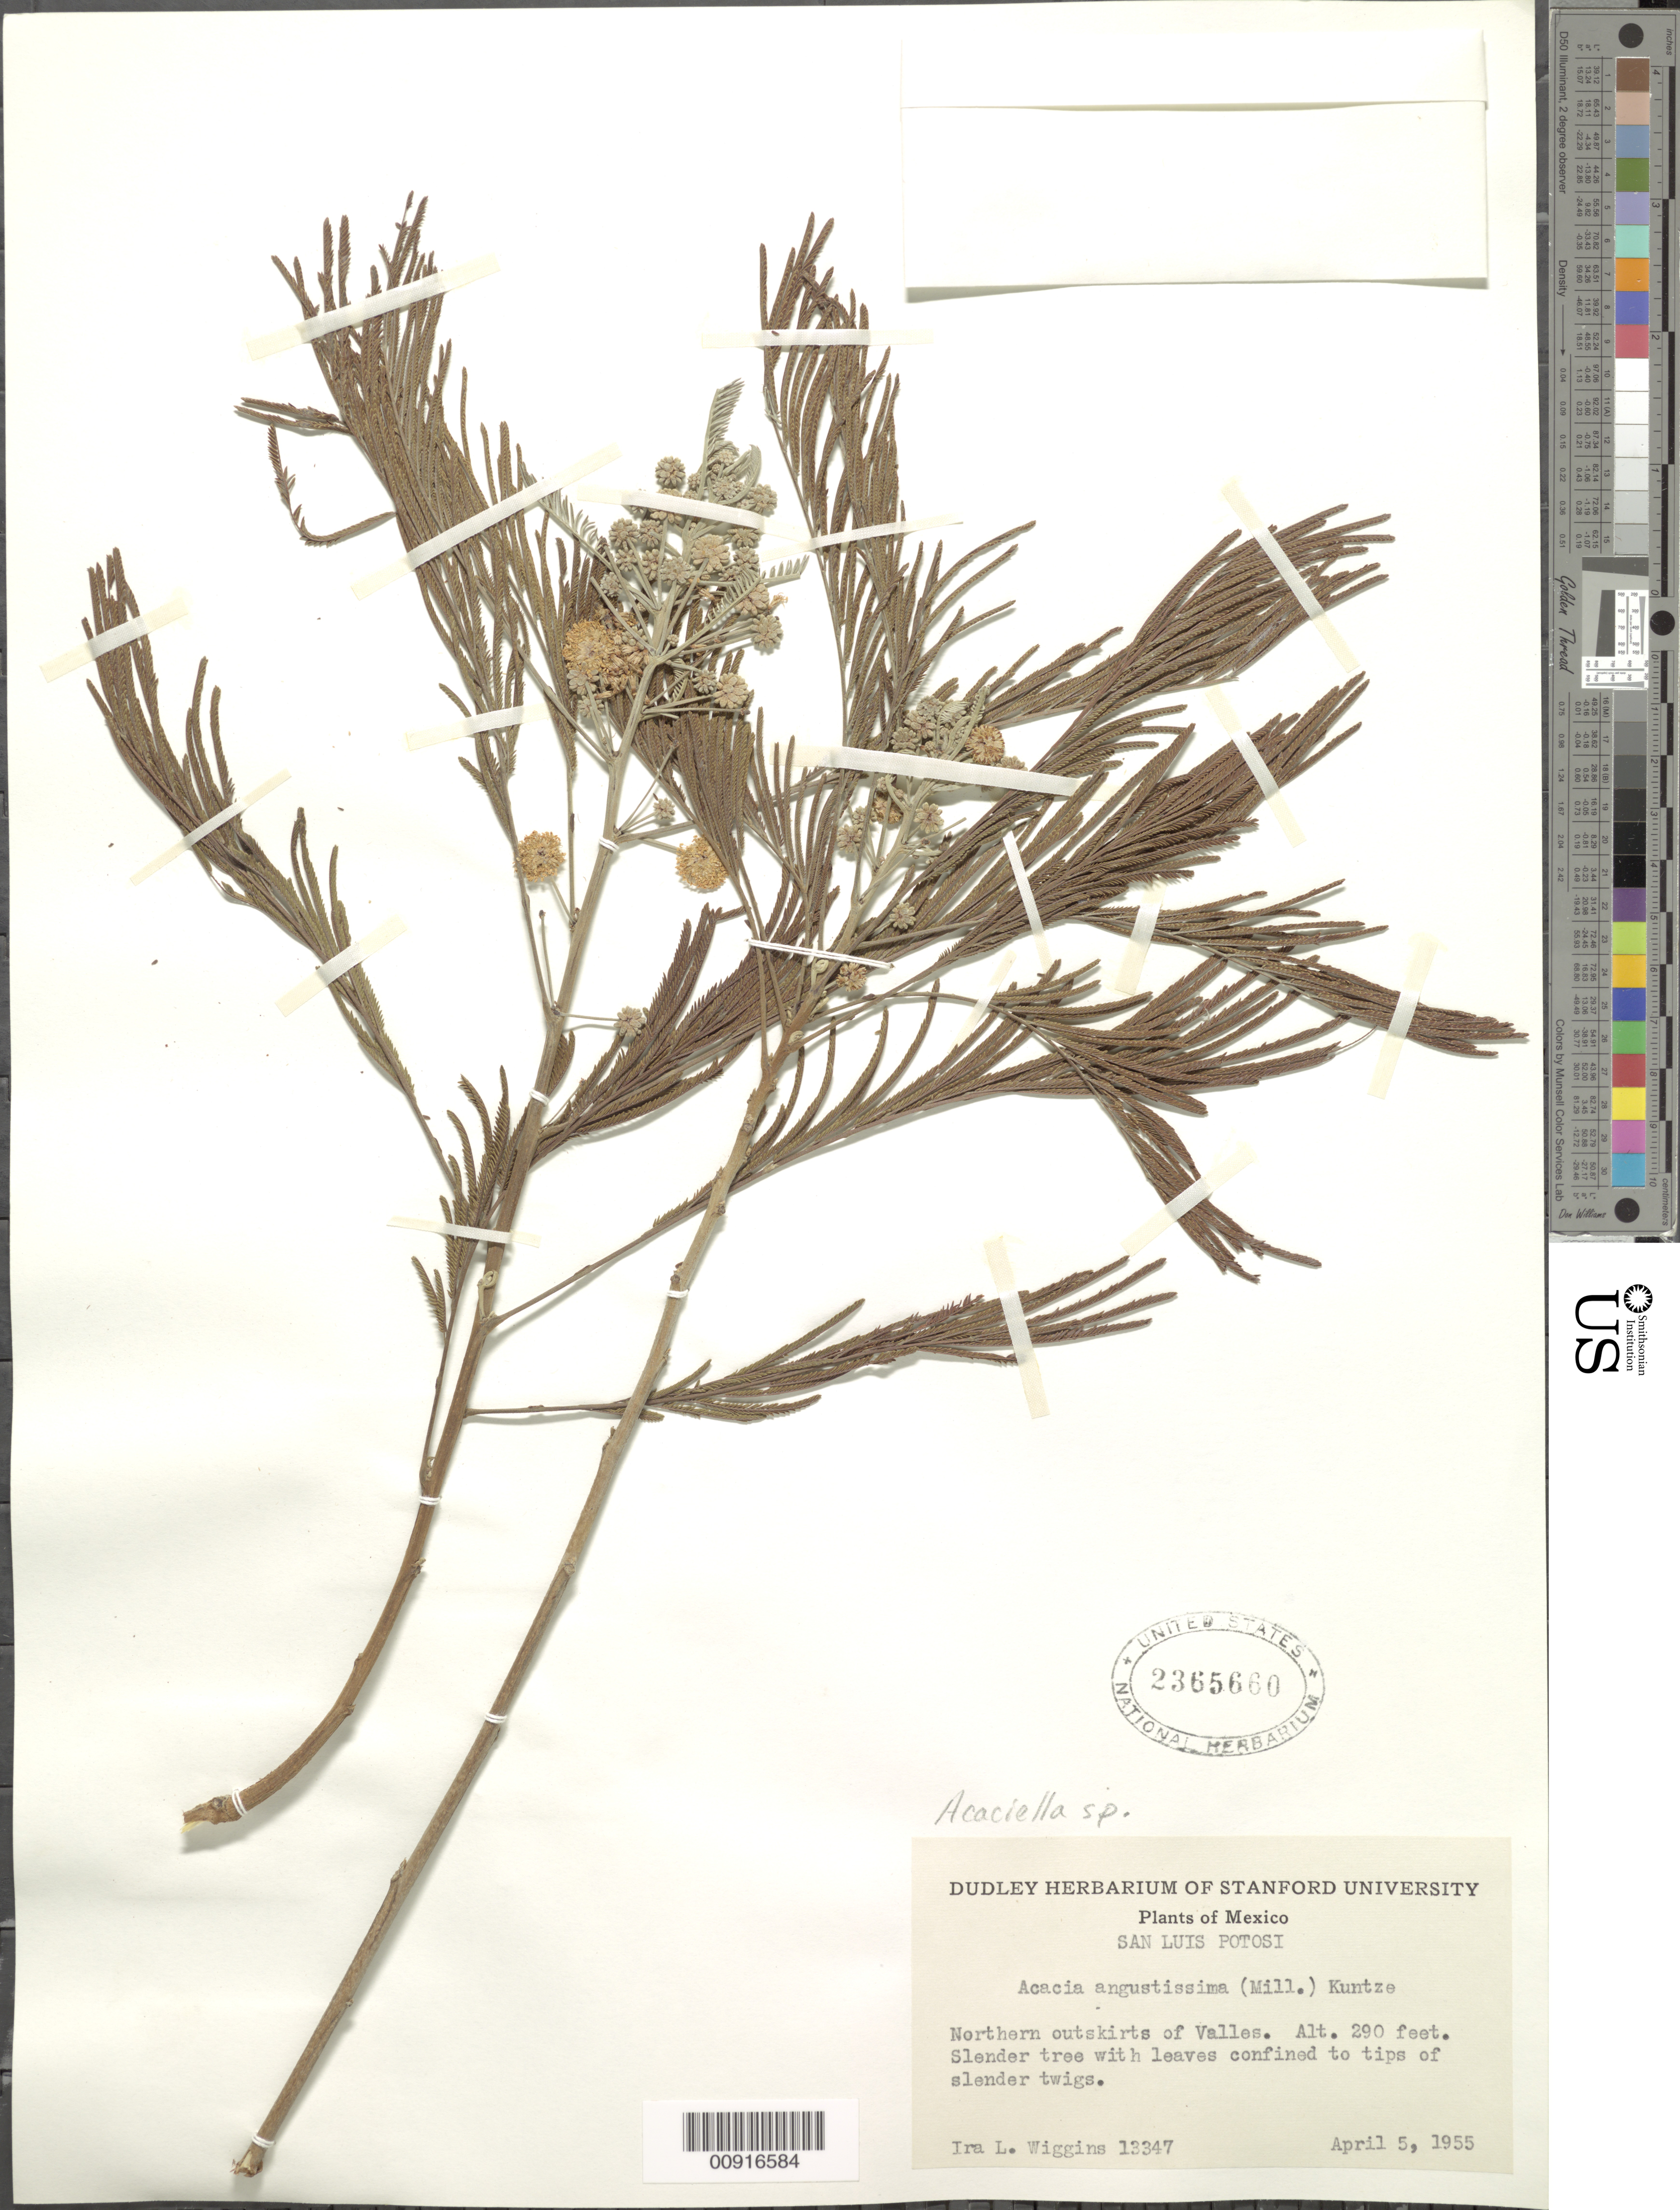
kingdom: Plantae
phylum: Tracheophyta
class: Magnoliopsida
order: Fabales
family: Fabaceae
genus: Acaciella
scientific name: Acaciella sp.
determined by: Strong, M. T., (US), Smithsonian Institution - National Museum of Natural History (UNITED STATES)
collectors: I. L. Wiggins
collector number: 13347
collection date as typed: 05 Apr 1955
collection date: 1955-04-05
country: Mexico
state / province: San Luis Potosí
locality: San Luis Potosí: Northern outskirts of Valles.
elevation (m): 88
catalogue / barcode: US 2365660